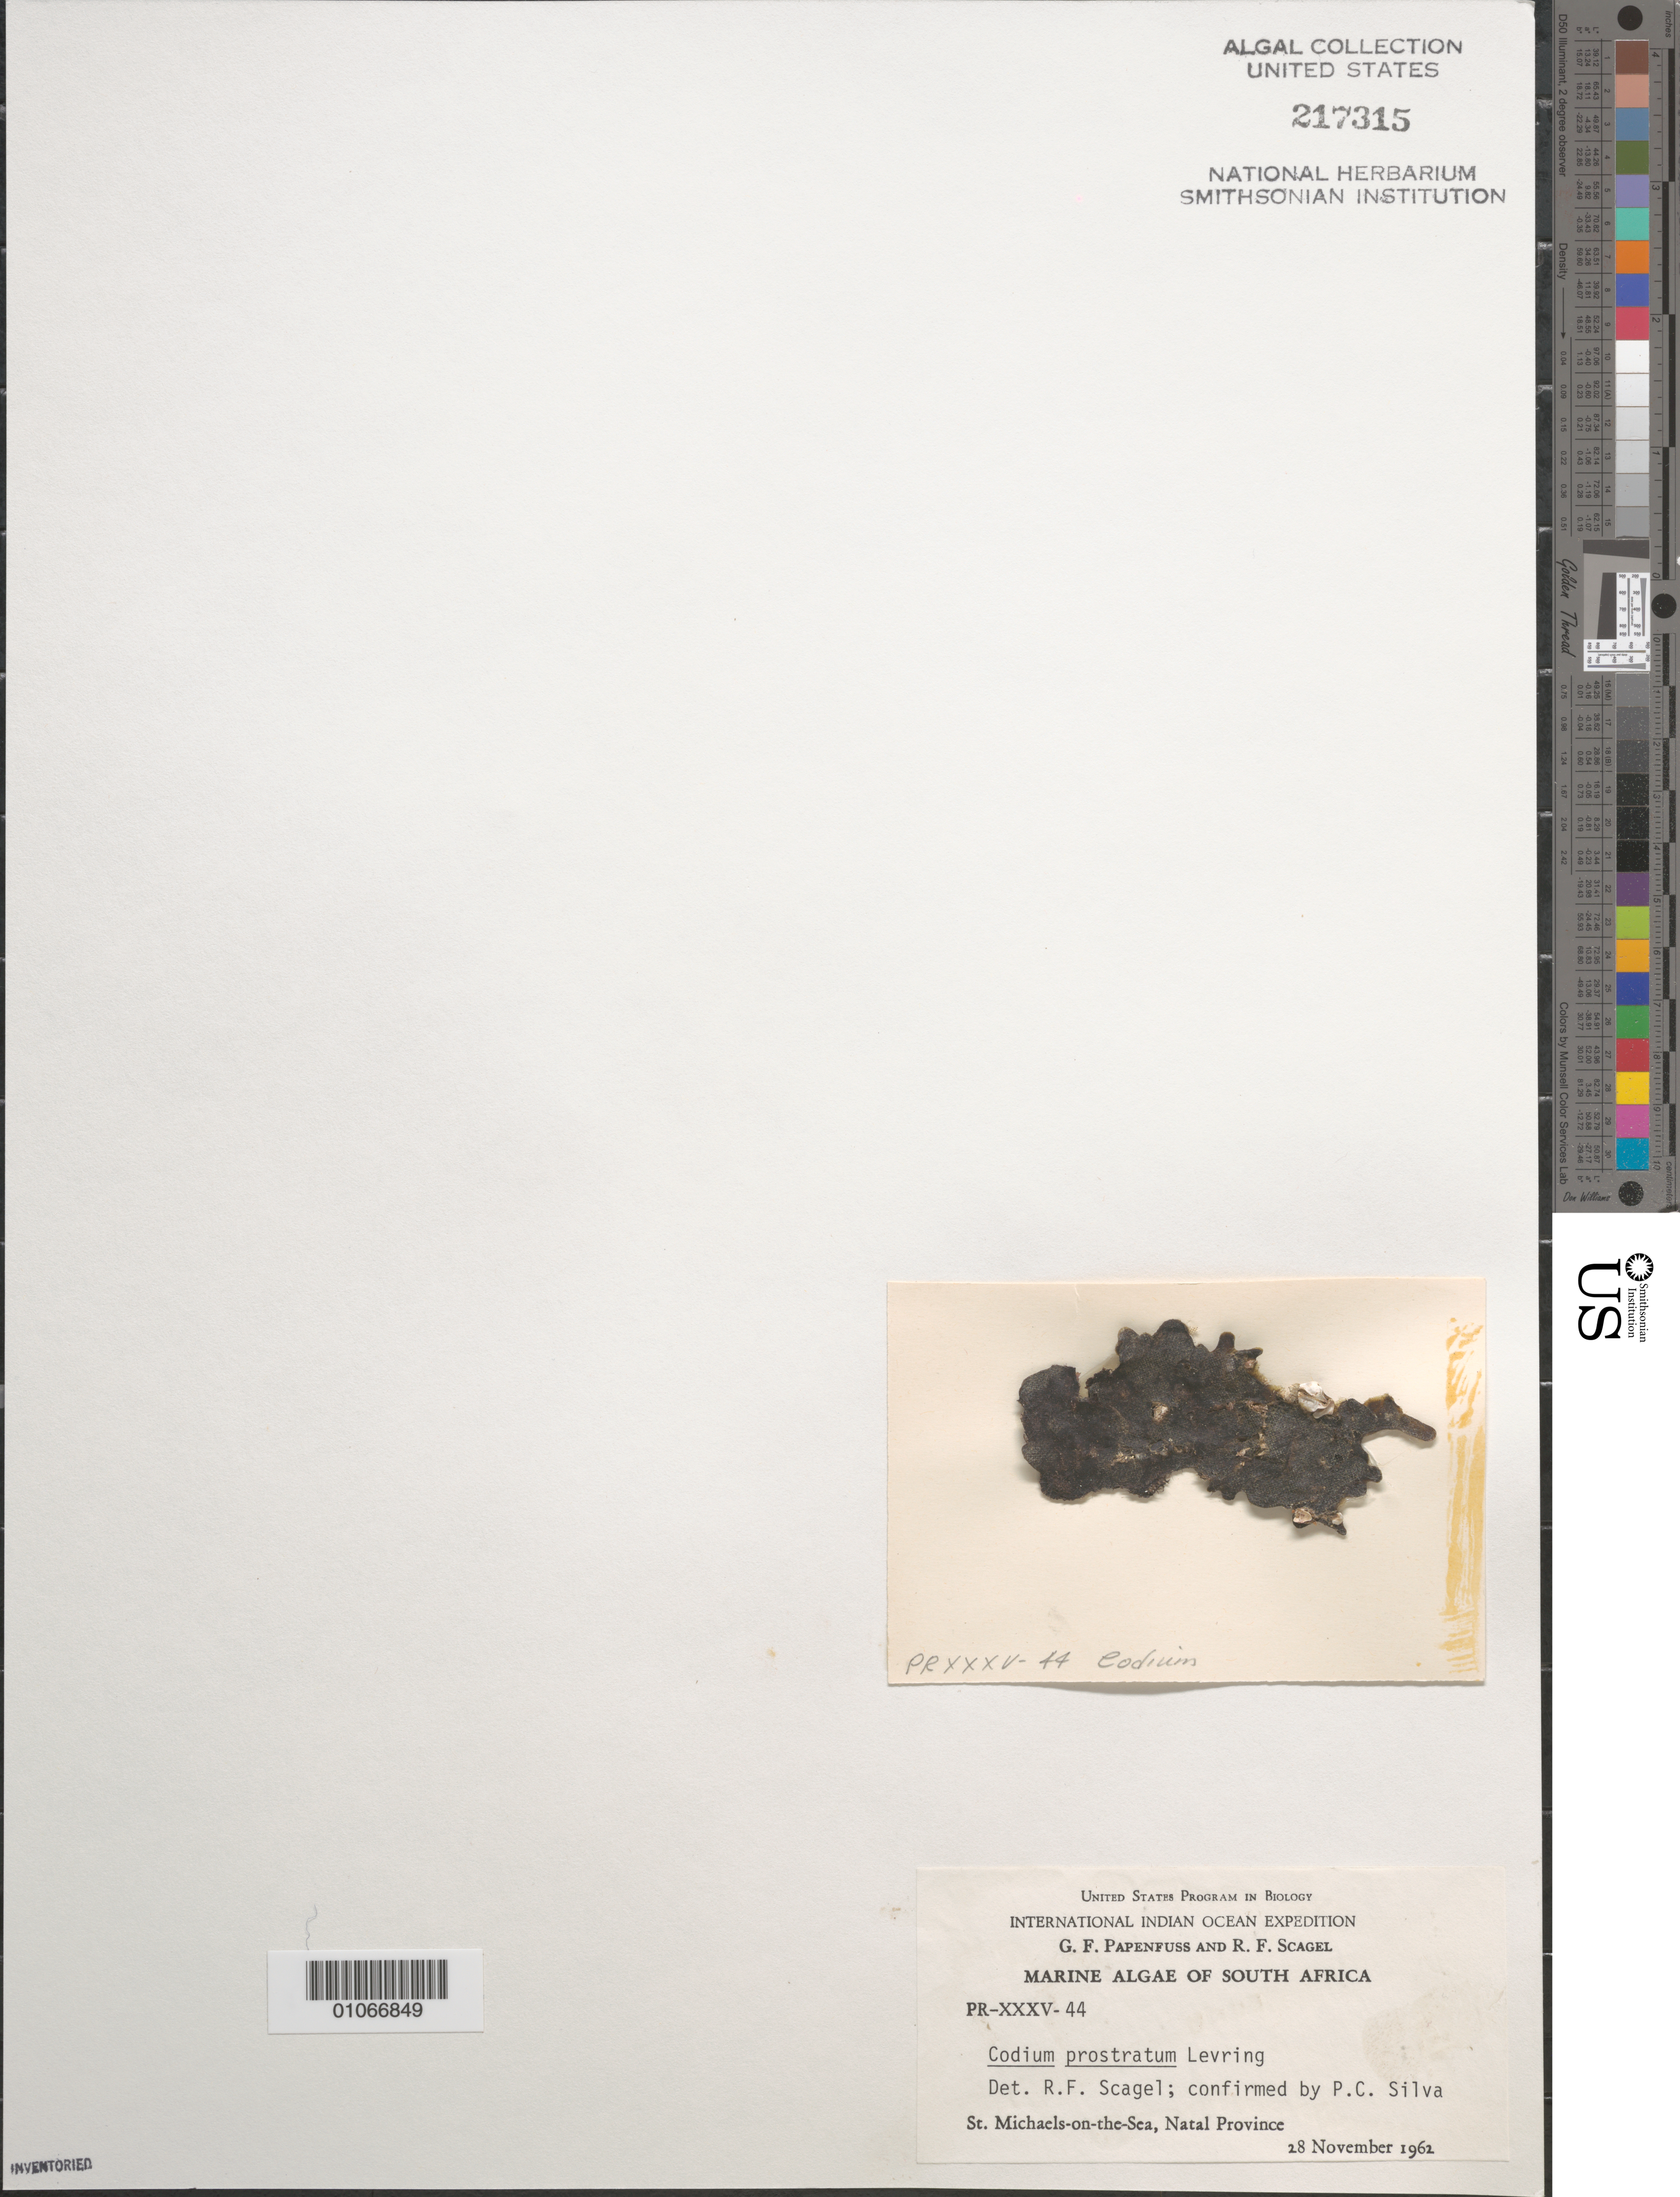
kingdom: Plantae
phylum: Chlorophyta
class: Ulvophyceae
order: Bryopsidales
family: Codiaceae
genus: Codium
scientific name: Codium prostratum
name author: Levring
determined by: Scagel, R. F.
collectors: G. Papenfuss & R. F. Scagel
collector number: PR-XXXV-44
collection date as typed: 28 Nov 1962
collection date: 1962-11-28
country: South Africa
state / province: KwaZulu-Natal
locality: St. Michaels-on-the-Sea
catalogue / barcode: US 217315